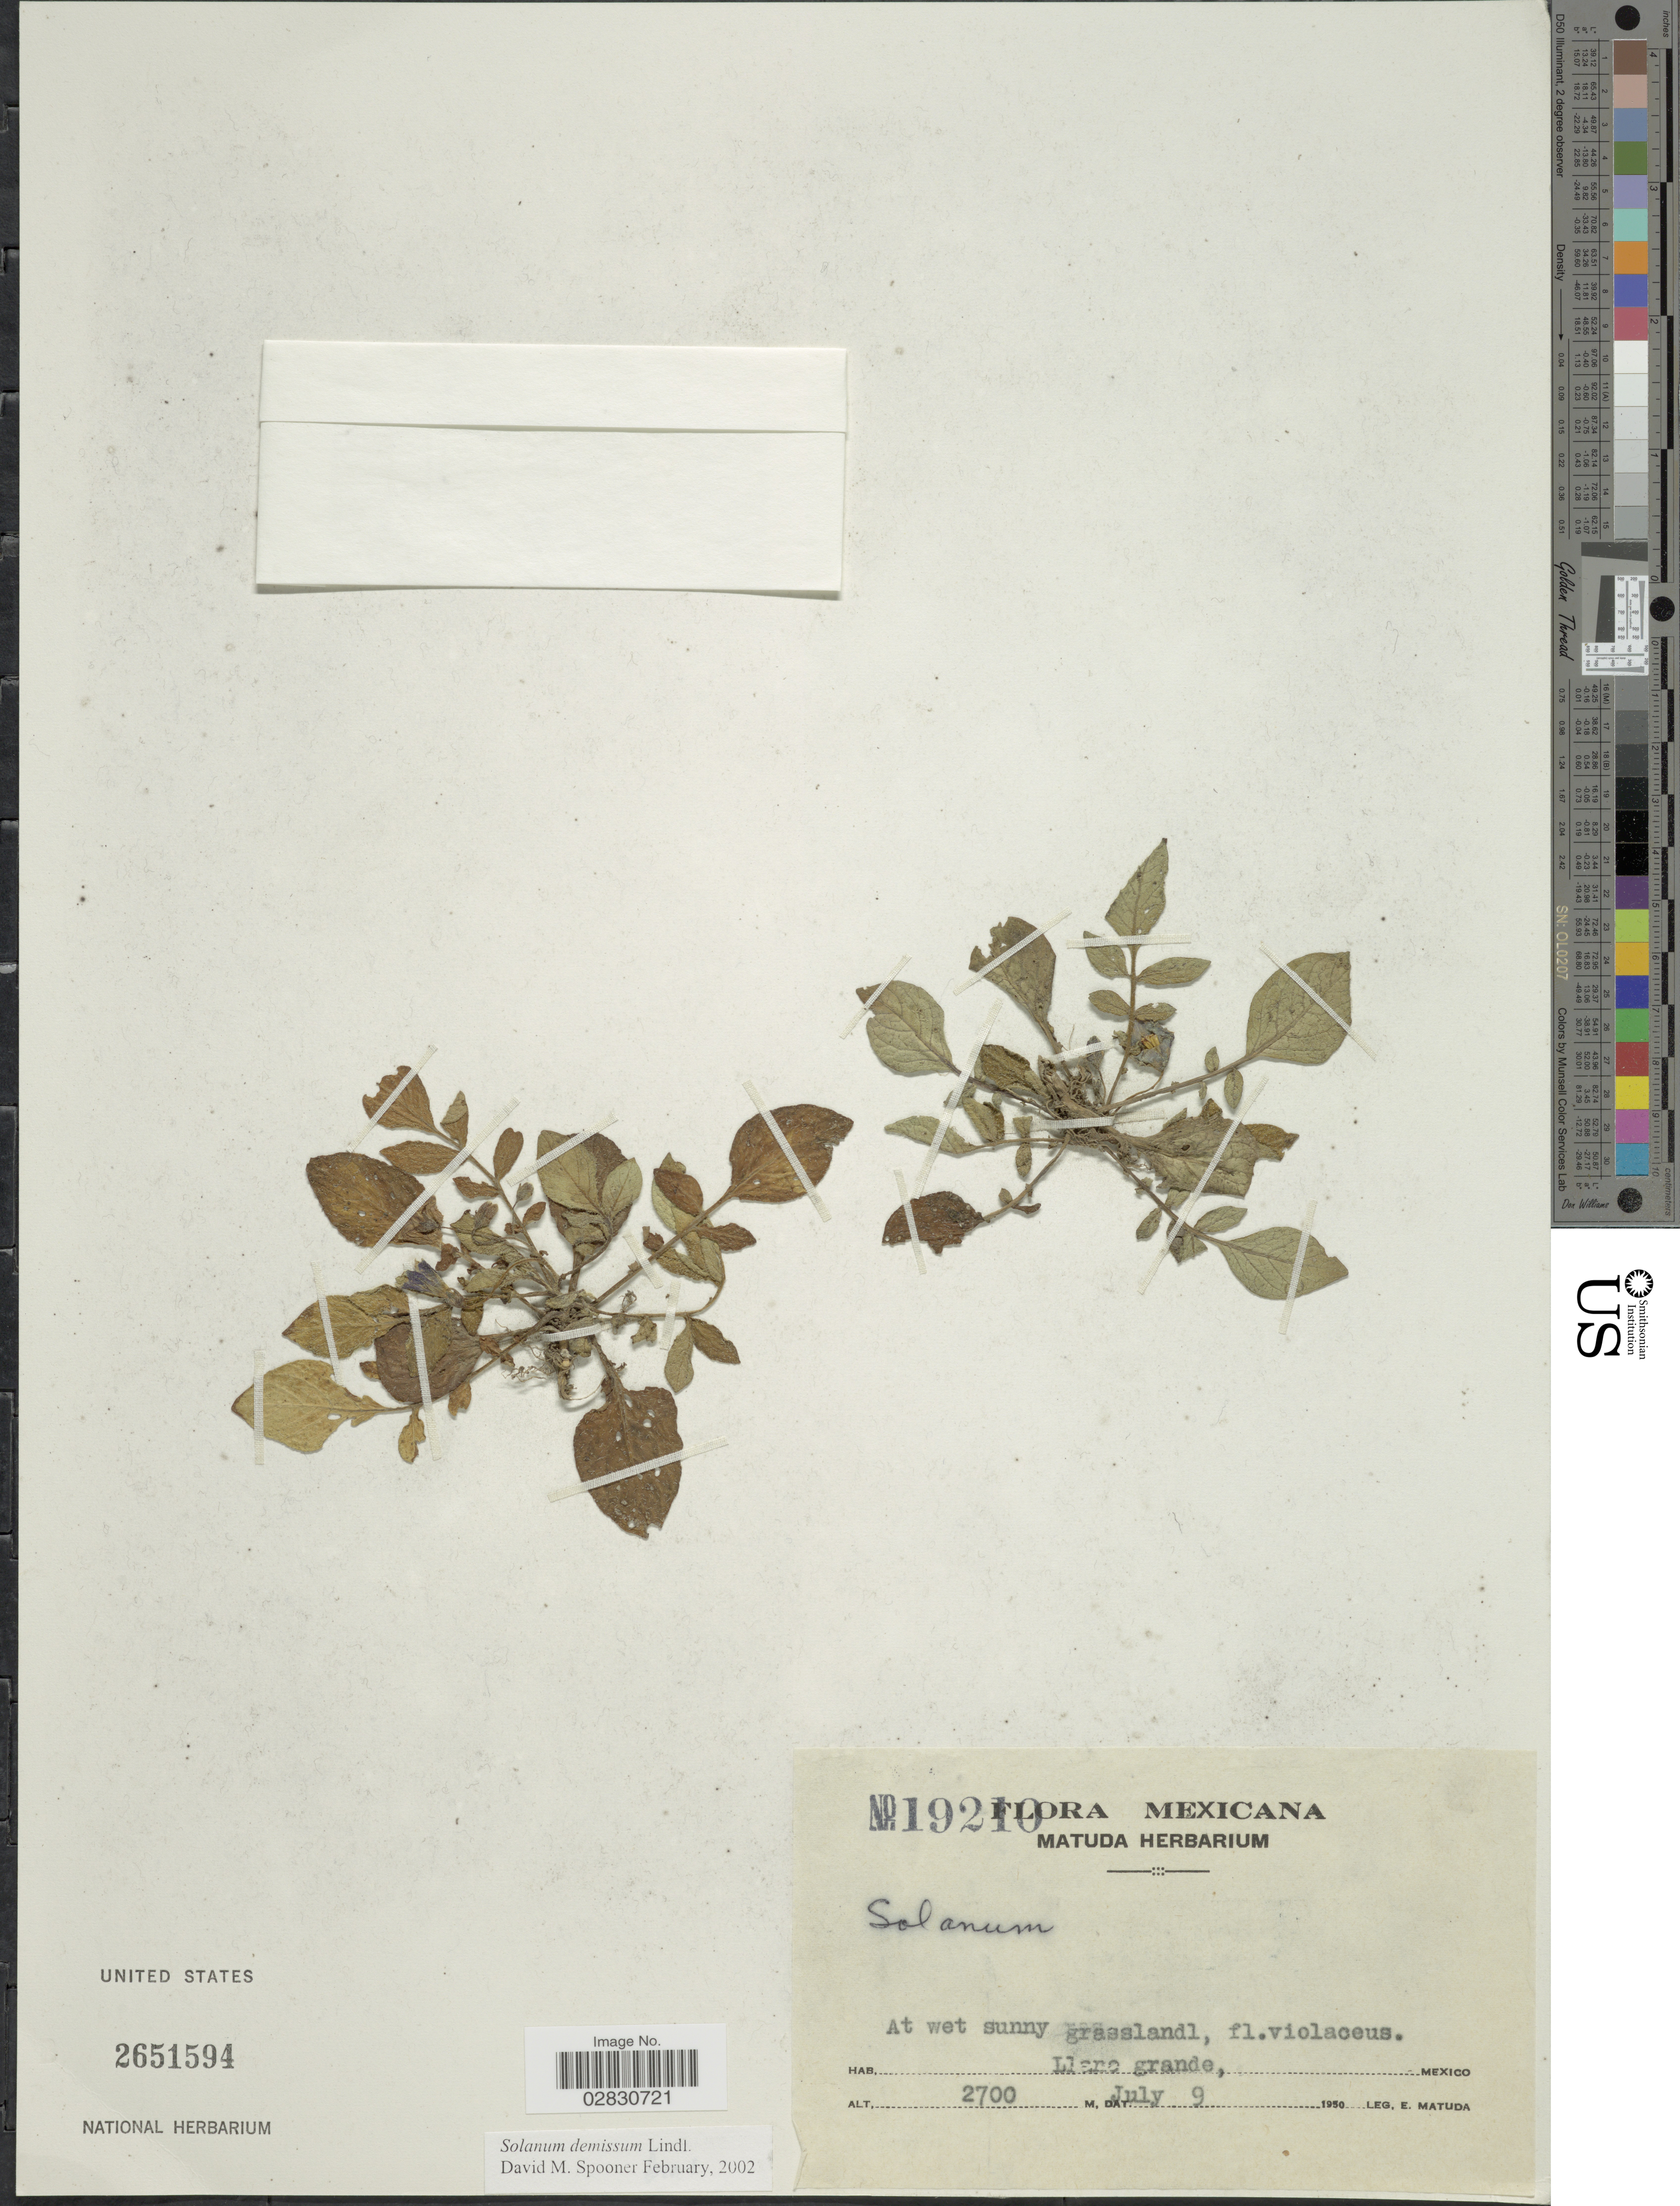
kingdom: Plantae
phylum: Tracheophyta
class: Magnoliopsida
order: Solanales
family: Solanaceae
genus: Solanum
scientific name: Solanum demissum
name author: Lindl.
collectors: E. Matuda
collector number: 19210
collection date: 1950-07-09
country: Mexico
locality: Llano grande, Mexico.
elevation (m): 2700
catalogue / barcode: US 2651594